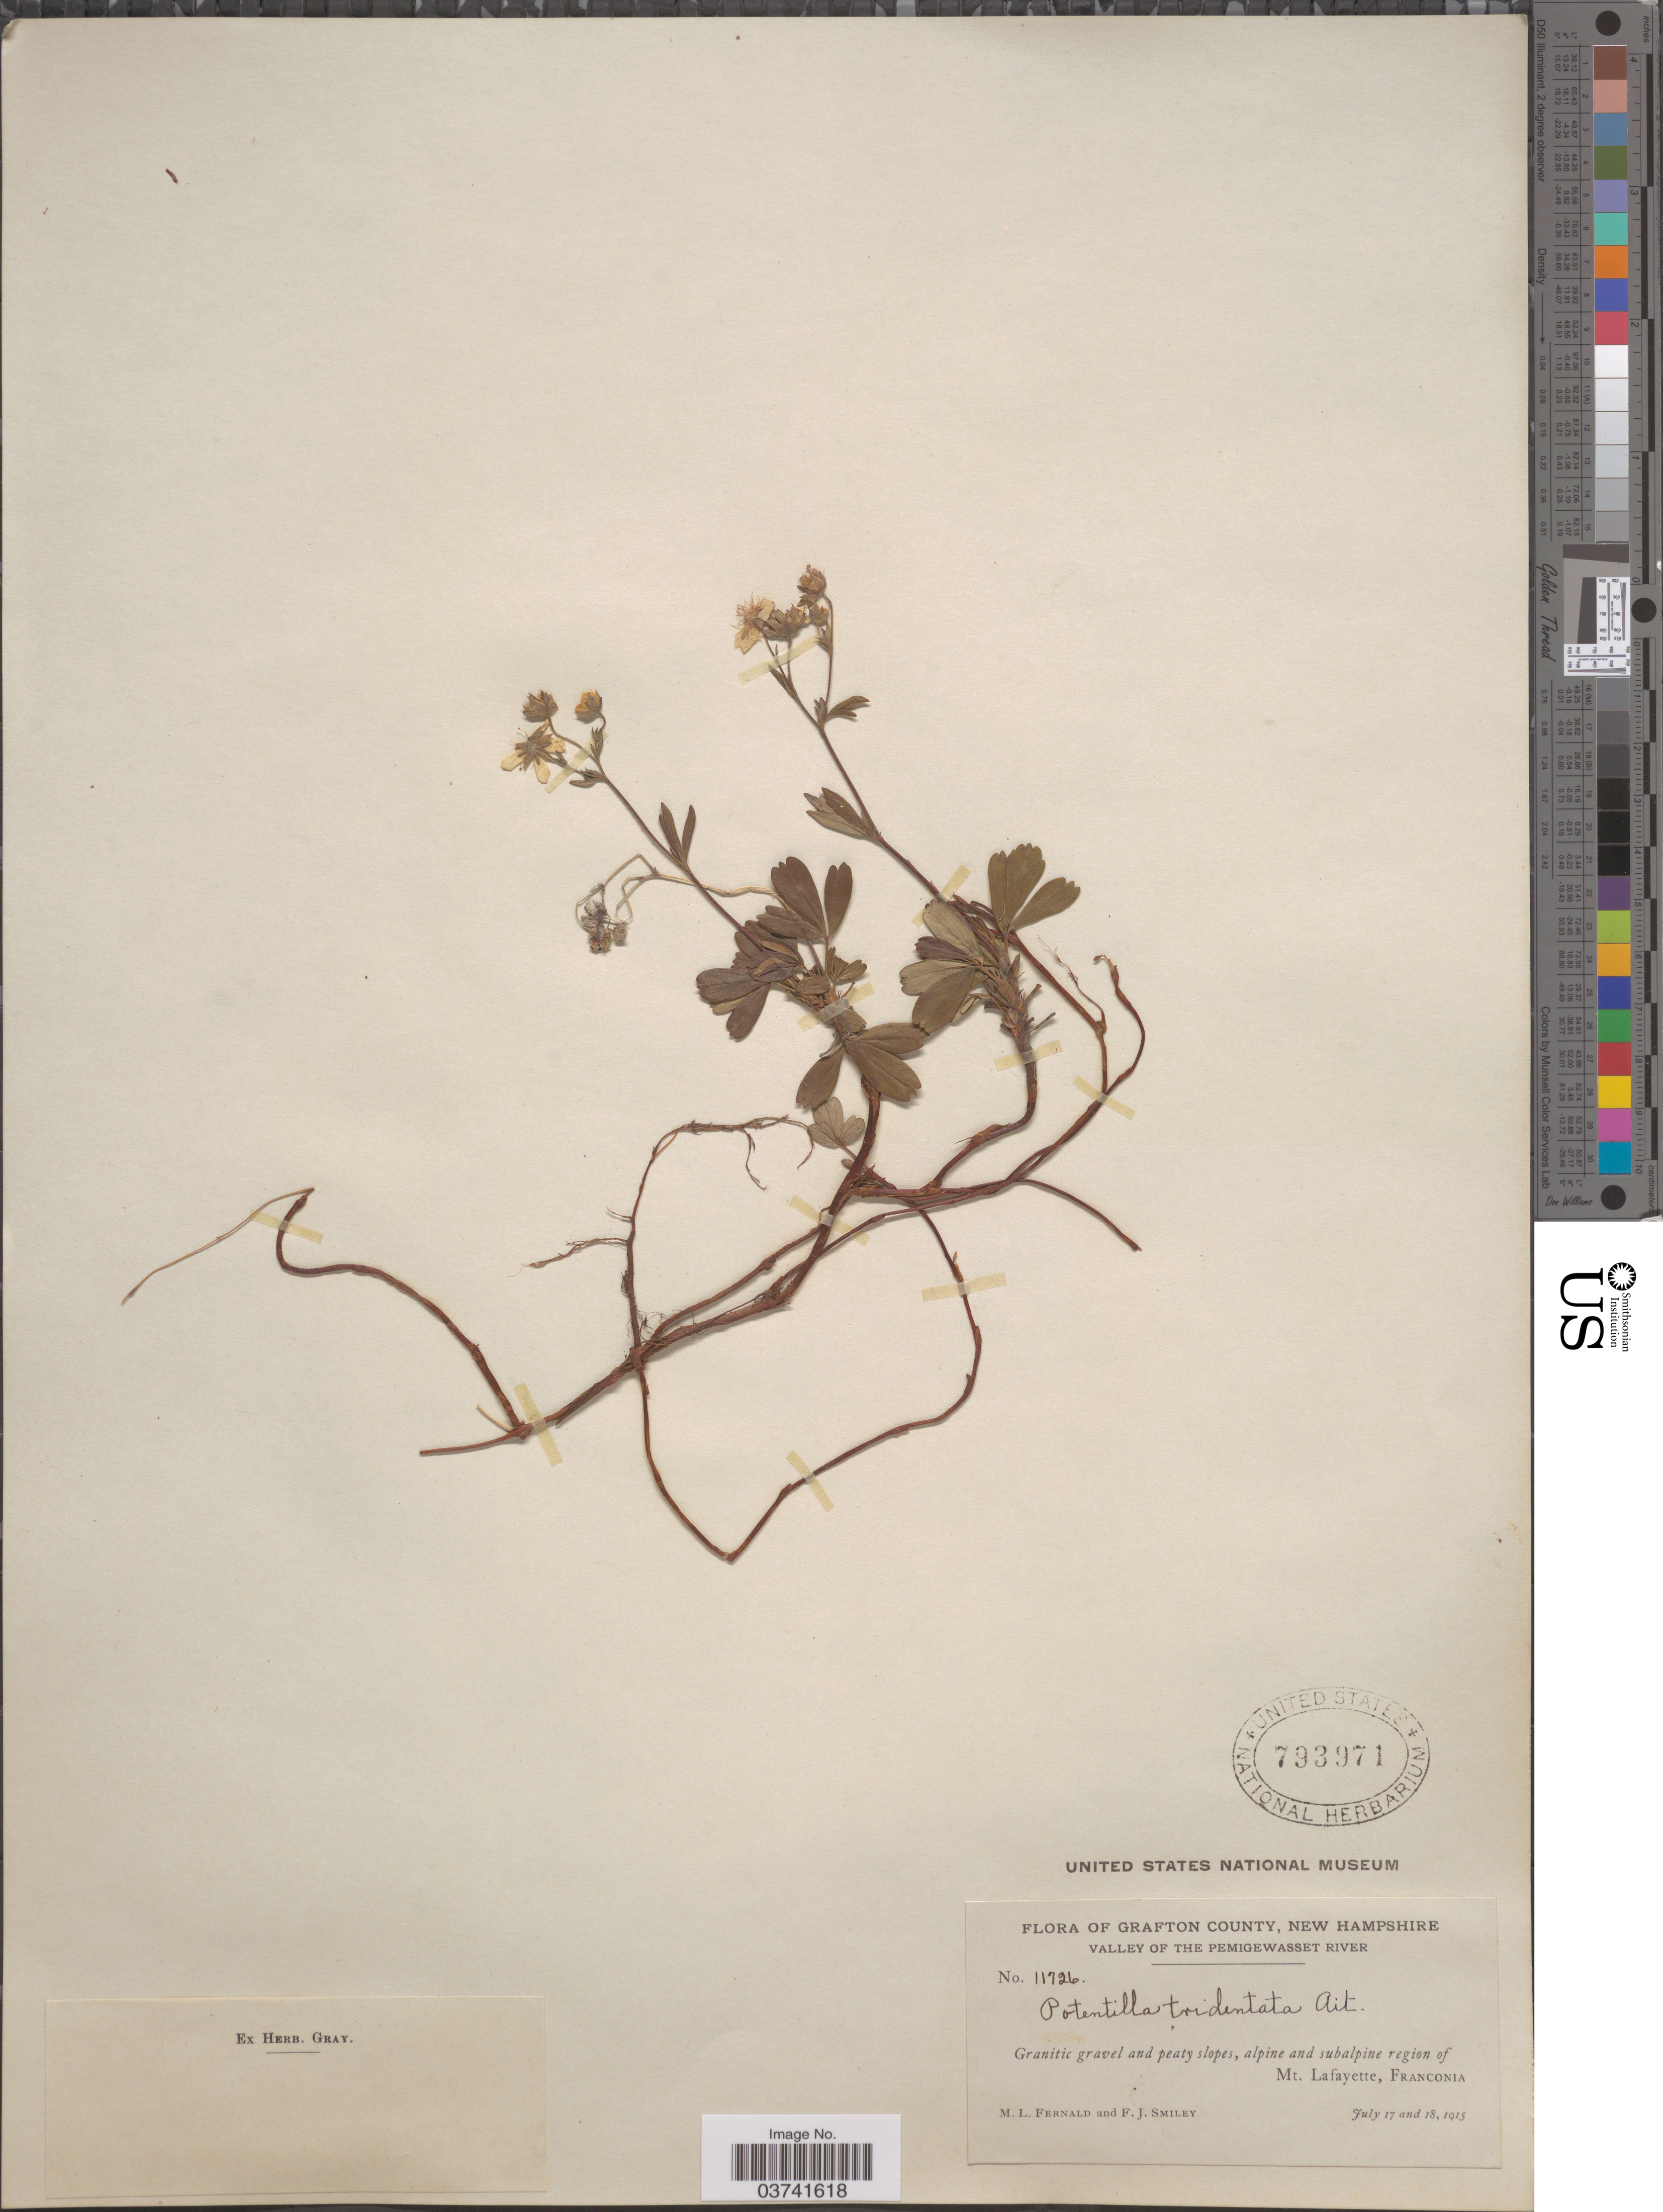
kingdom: Plantae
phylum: Tracheophyta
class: Magnoliopsida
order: Rosales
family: Rosaceae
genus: Potentilla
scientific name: Potentilla tridentata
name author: Aiton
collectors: M. L. Fernald & F. Smiley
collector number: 11726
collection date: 1915-07-17/1915-07-18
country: United States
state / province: New Hampshire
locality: Grafton County, Valley of the Pemigewasset River. Region of Mt. Lafayette, Franconia.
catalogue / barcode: US 793971